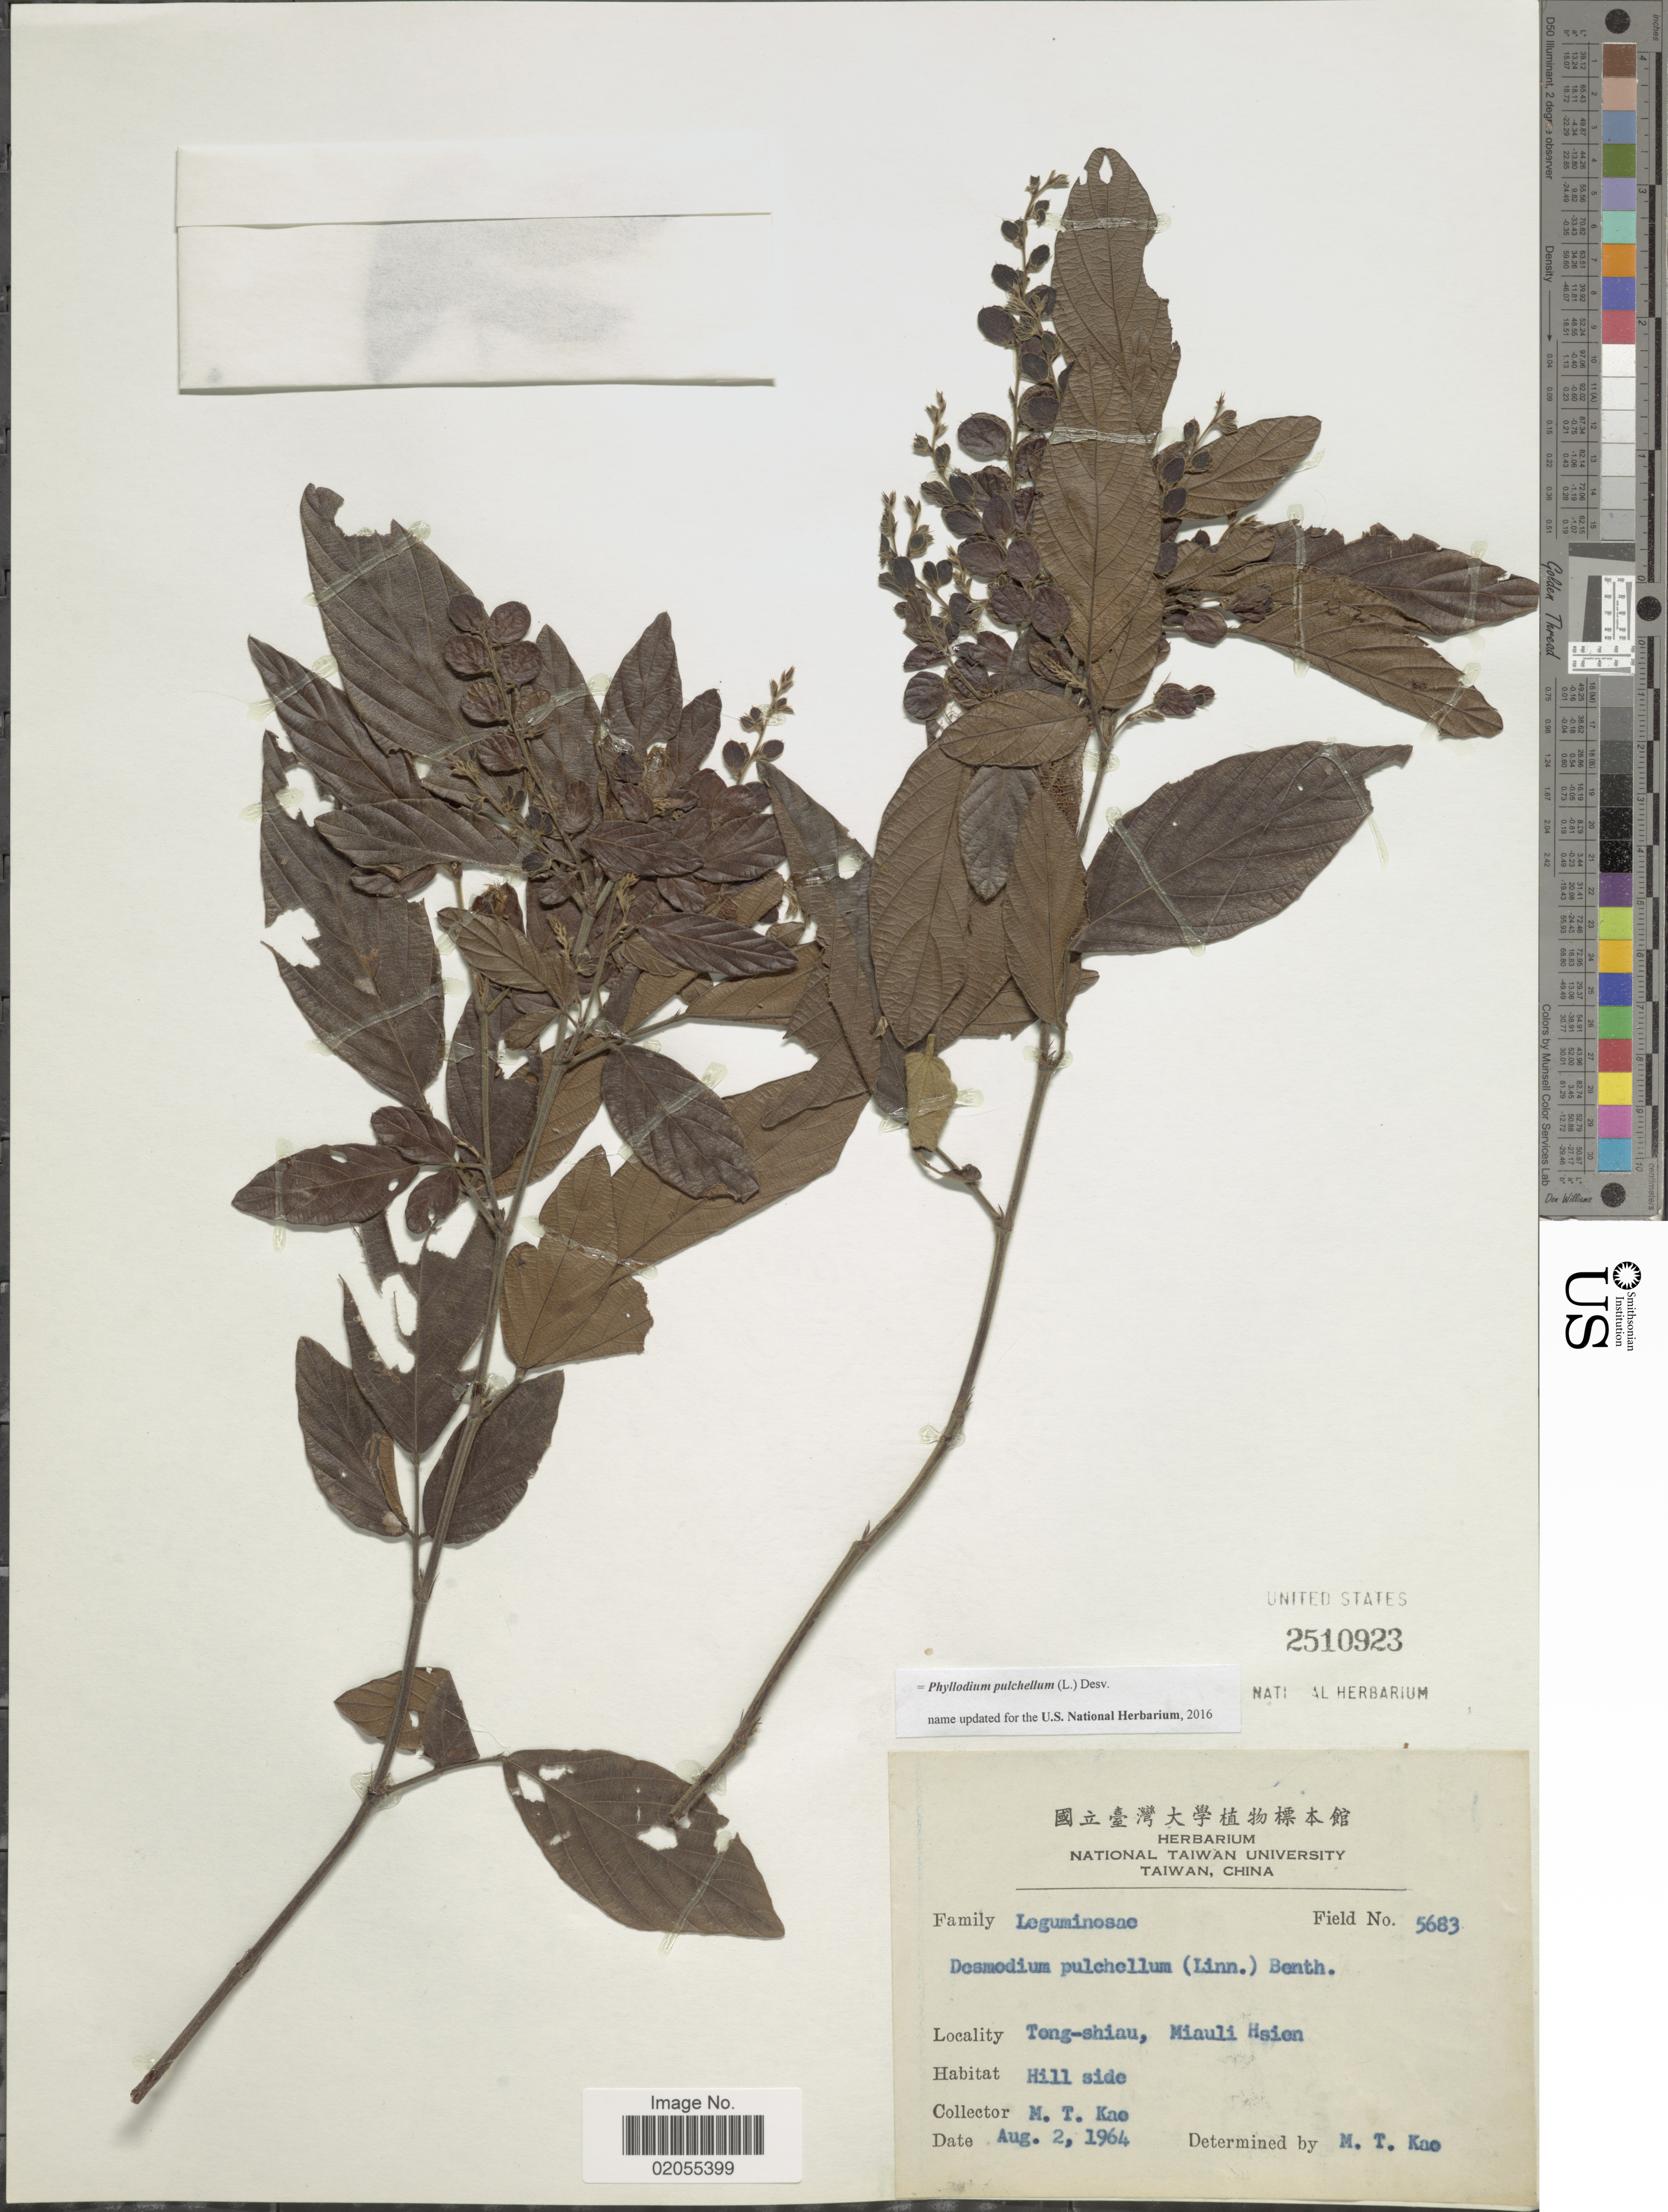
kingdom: Plantae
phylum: Tracheophyta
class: Magnoliopsida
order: Fabales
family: Fabaceae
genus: Phyllodium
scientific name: Phyllodium pulchellum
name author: (L.) Desv.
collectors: M. T. Kao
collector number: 5683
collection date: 1964-08-02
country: Taiwan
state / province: Miaoli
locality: Tong-shiau, Miauli Hsien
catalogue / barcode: US 2510923